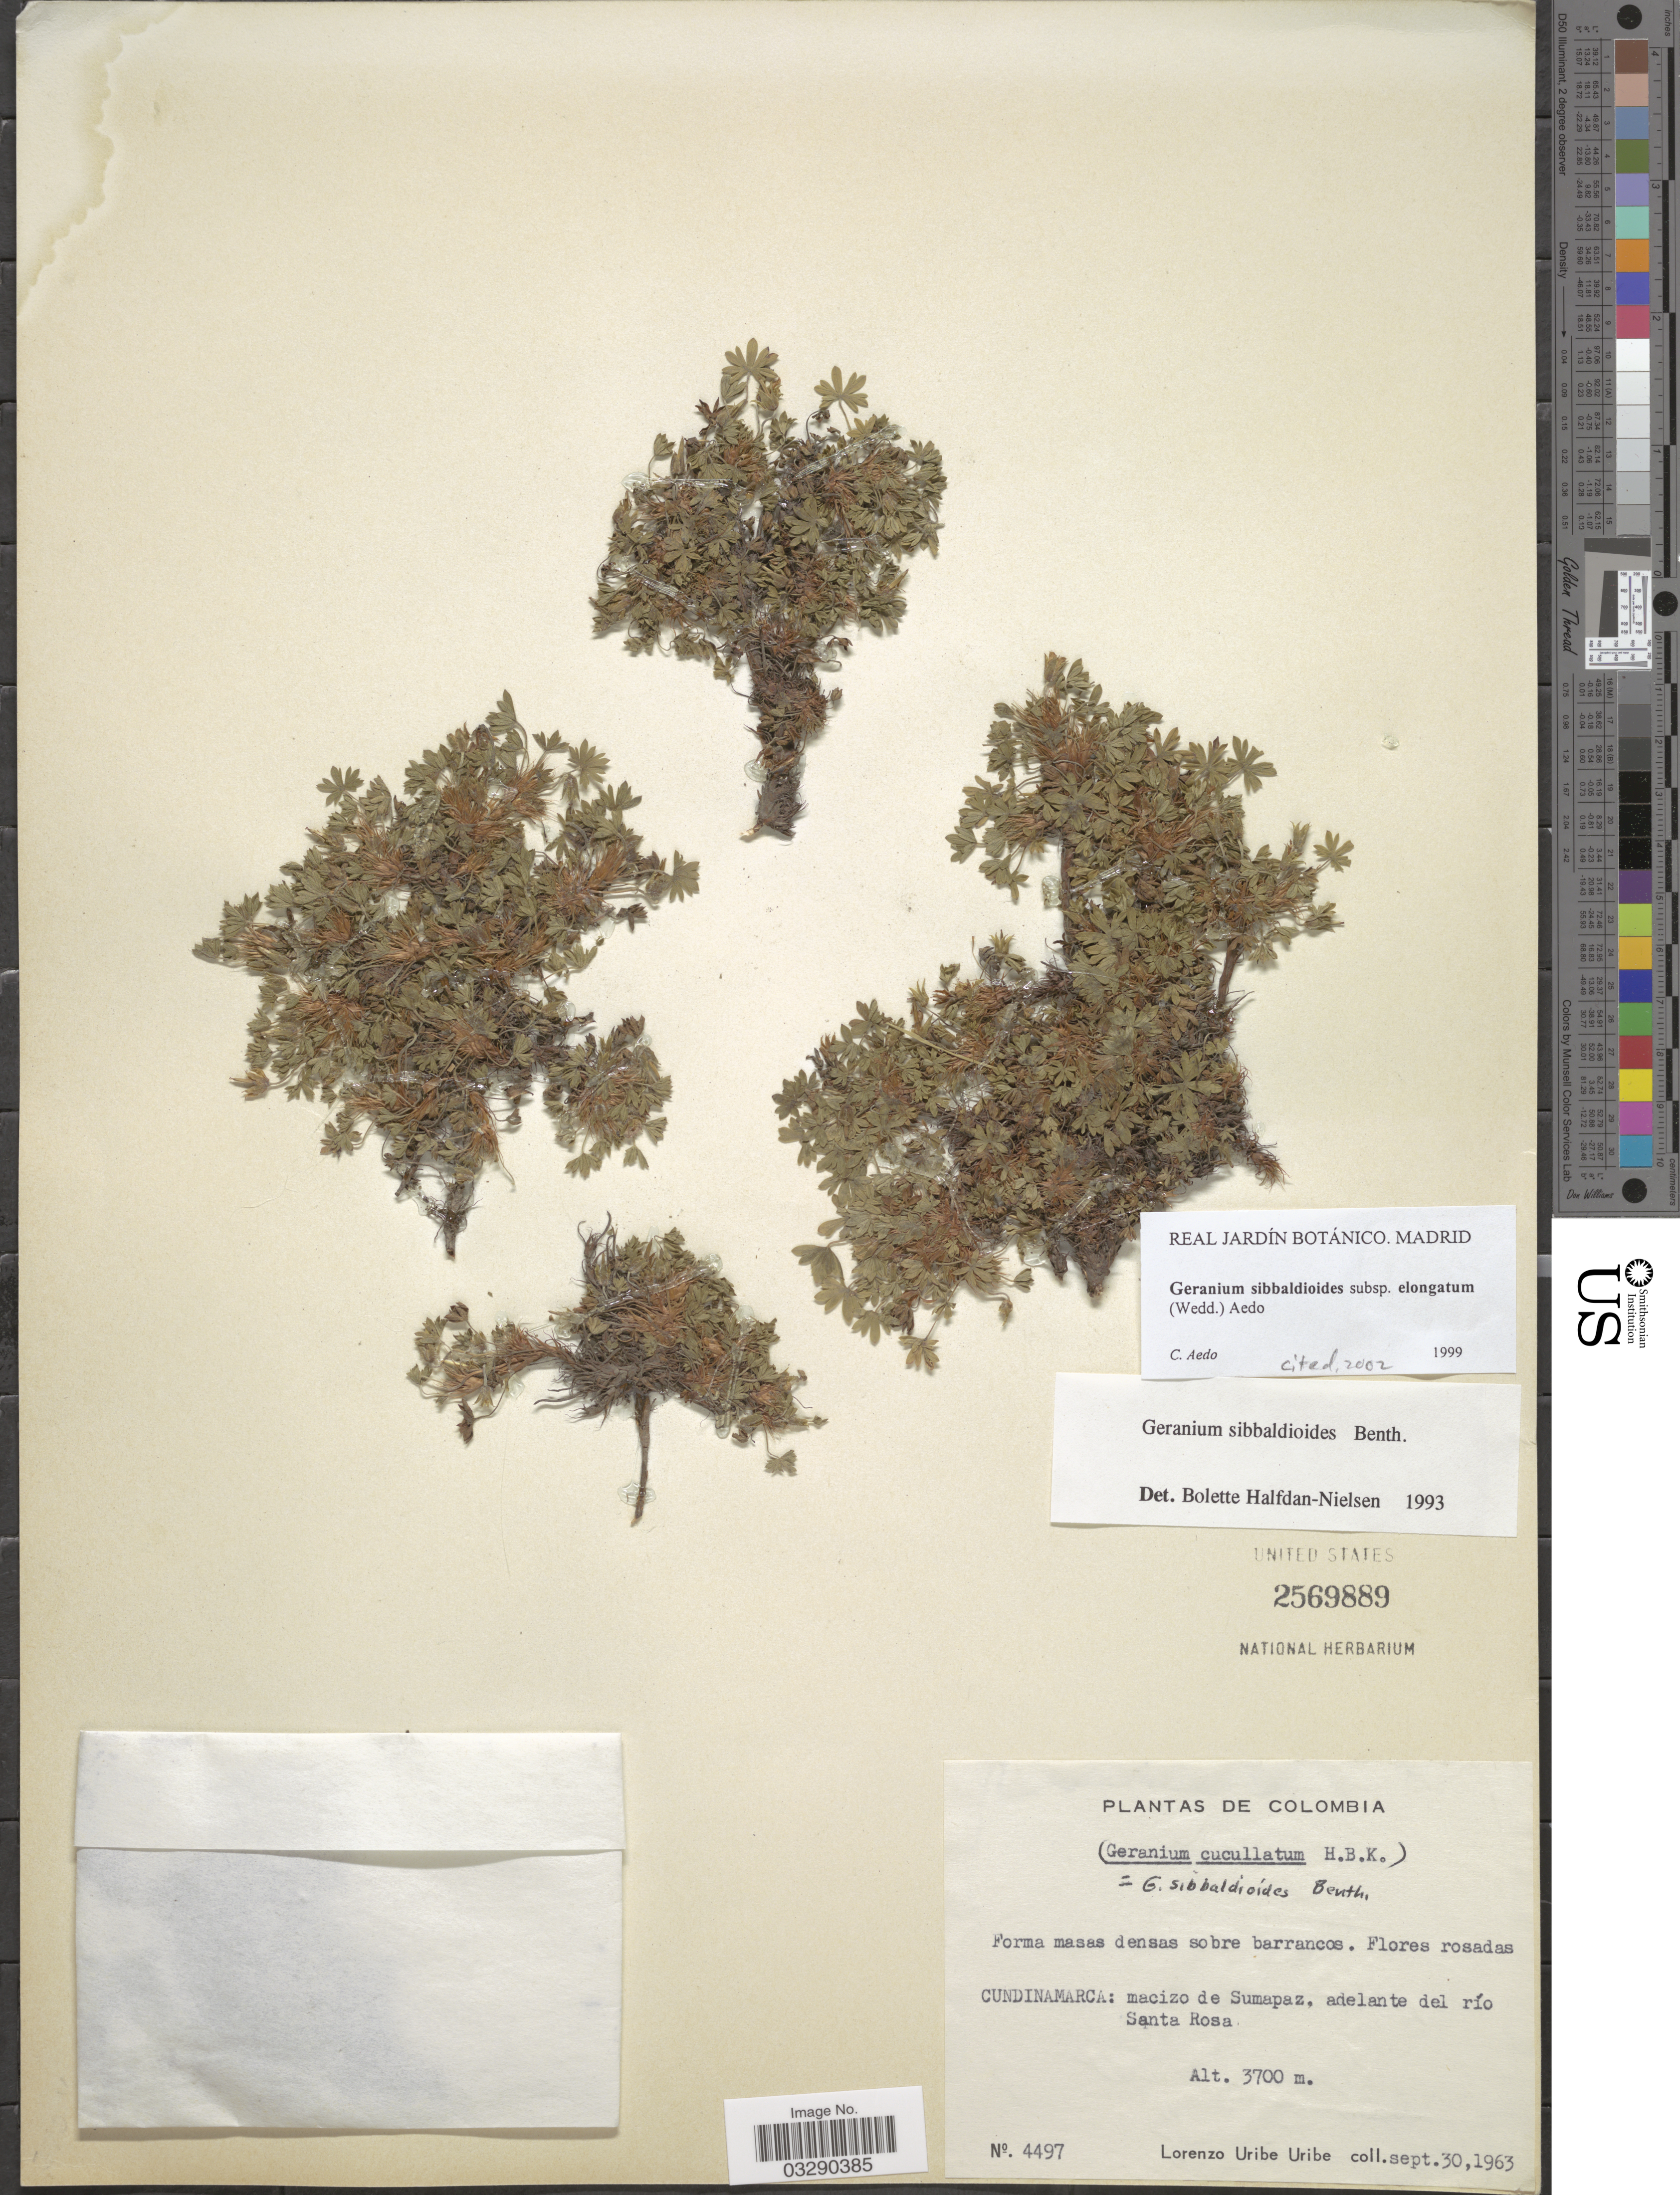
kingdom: Plantae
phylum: Tracheophyta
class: Magnoliopsida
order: Geraniales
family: Geraniaceae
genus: Geranium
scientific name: Geranium sibbaldioides subsp. elongatum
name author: (Wedd.) Aedo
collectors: L. Uribe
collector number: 4497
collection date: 1963-09-30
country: Colombia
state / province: Cundinamarca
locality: Macizo de Sumapaz, adelante del río Santa Rosa.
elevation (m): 3700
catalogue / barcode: US 2569889